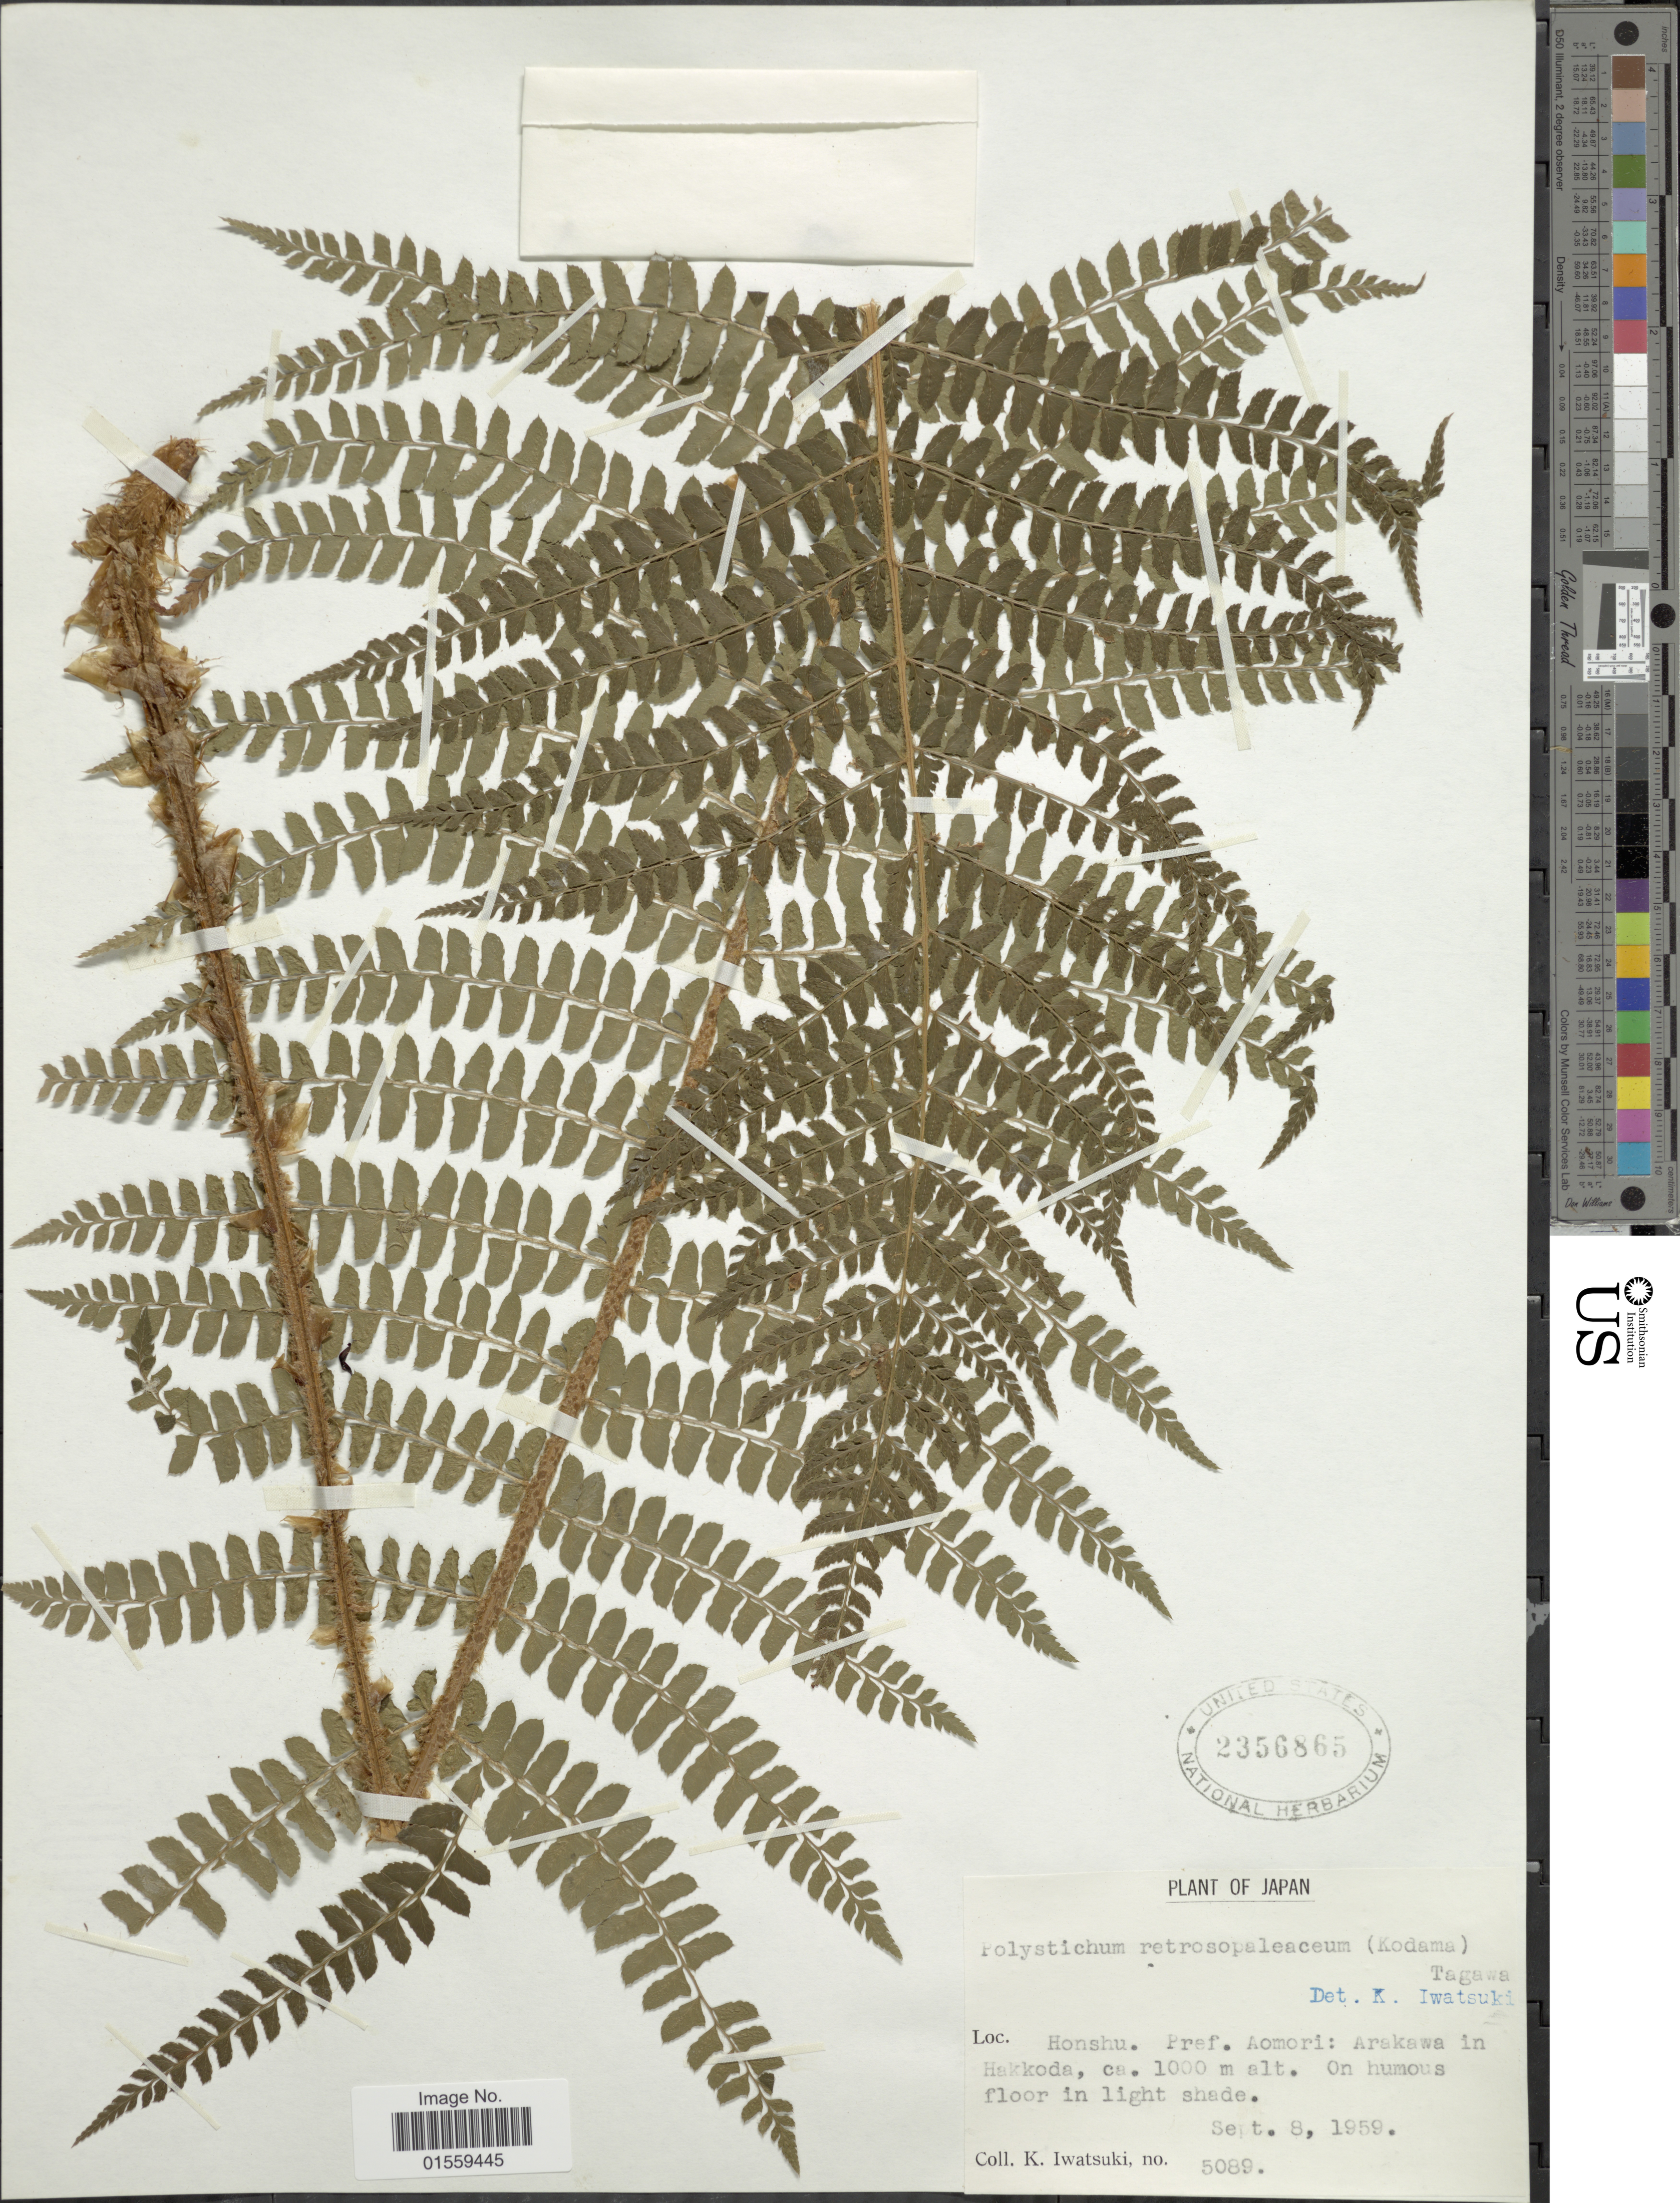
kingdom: Plantae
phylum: Tracheophyta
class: Polypodiopsida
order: Polypodiales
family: Dryopteridaceae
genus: Polystichum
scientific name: Polystichum retrosopaleaceum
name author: (Kodama) Tagawa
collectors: K. Iwatsuki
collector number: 5089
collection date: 1959-09-08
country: Japan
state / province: Aomori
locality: Honshu. Pref. Aomori:Arakawa in Hakkoda.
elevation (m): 1000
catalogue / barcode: US 2356865